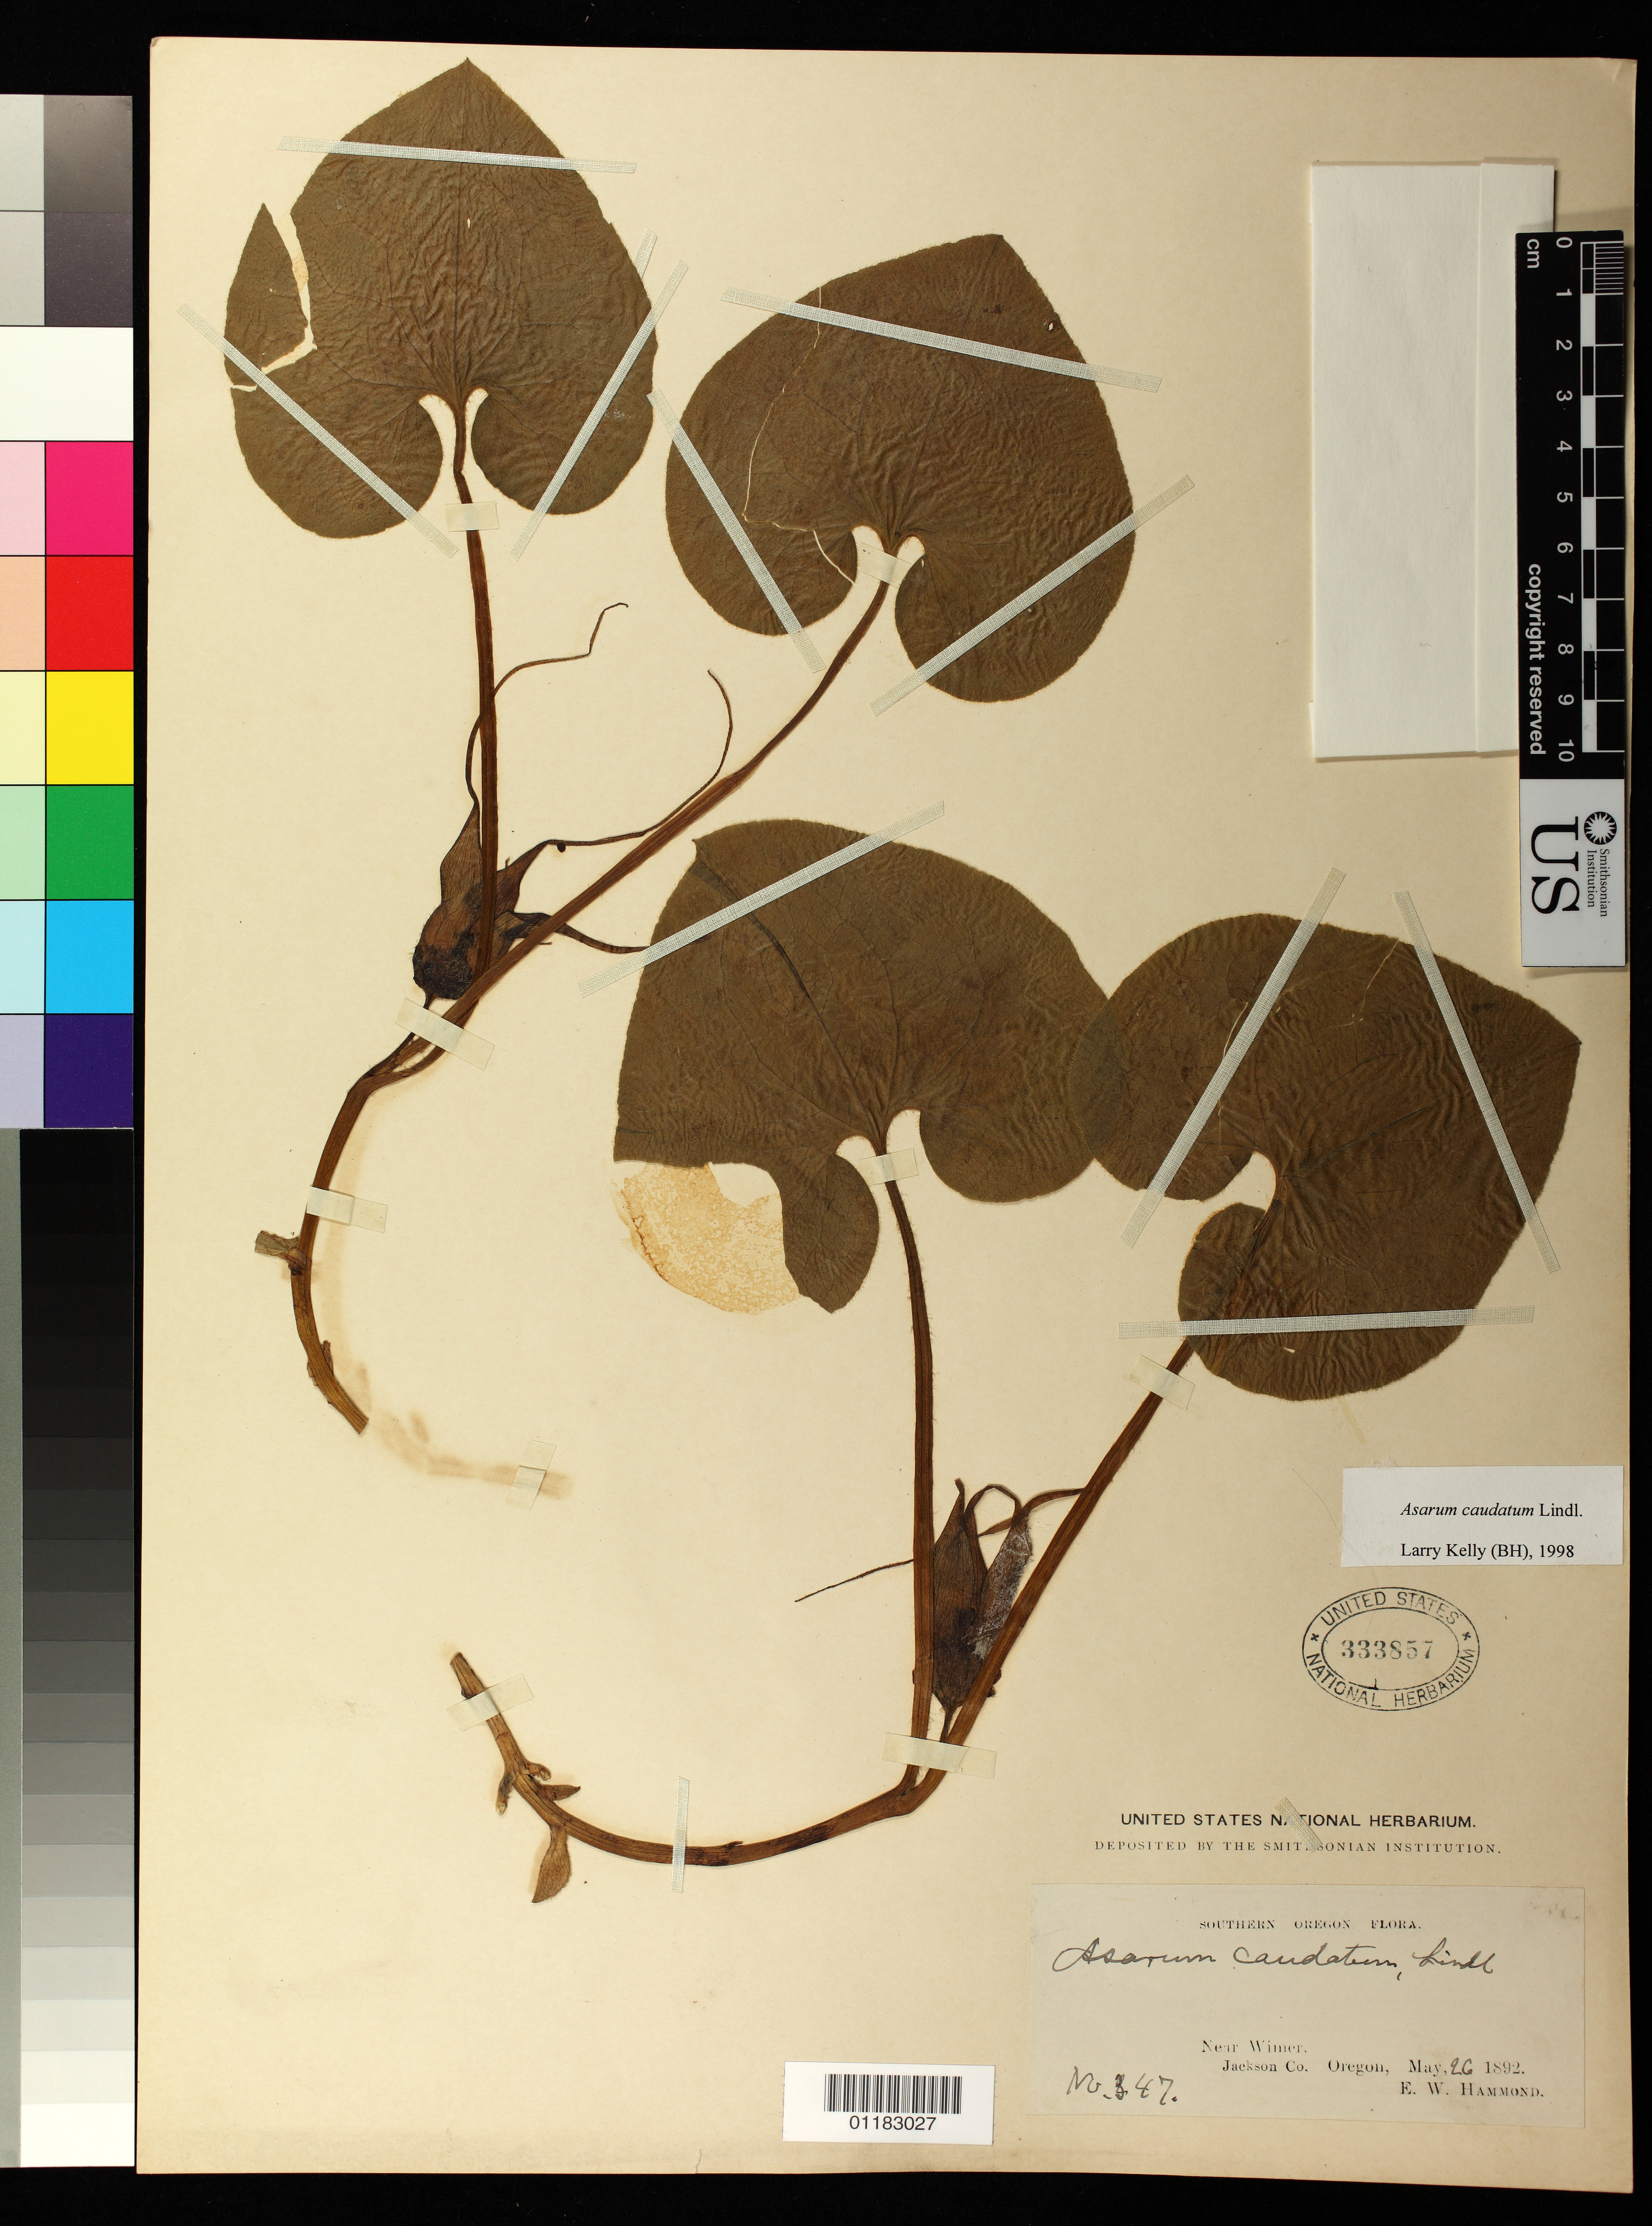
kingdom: Plantae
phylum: Tracheophyta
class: Magnoliopsida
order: Piperales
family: Aristolochiaceae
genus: Asarum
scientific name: Asarum caudatum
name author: Lindl.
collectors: E. Hammond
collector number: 347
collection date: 1892-05-26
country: United States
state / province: Oregon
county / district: Jackson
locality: near Wimer, Jackson County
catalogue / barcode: US 333857